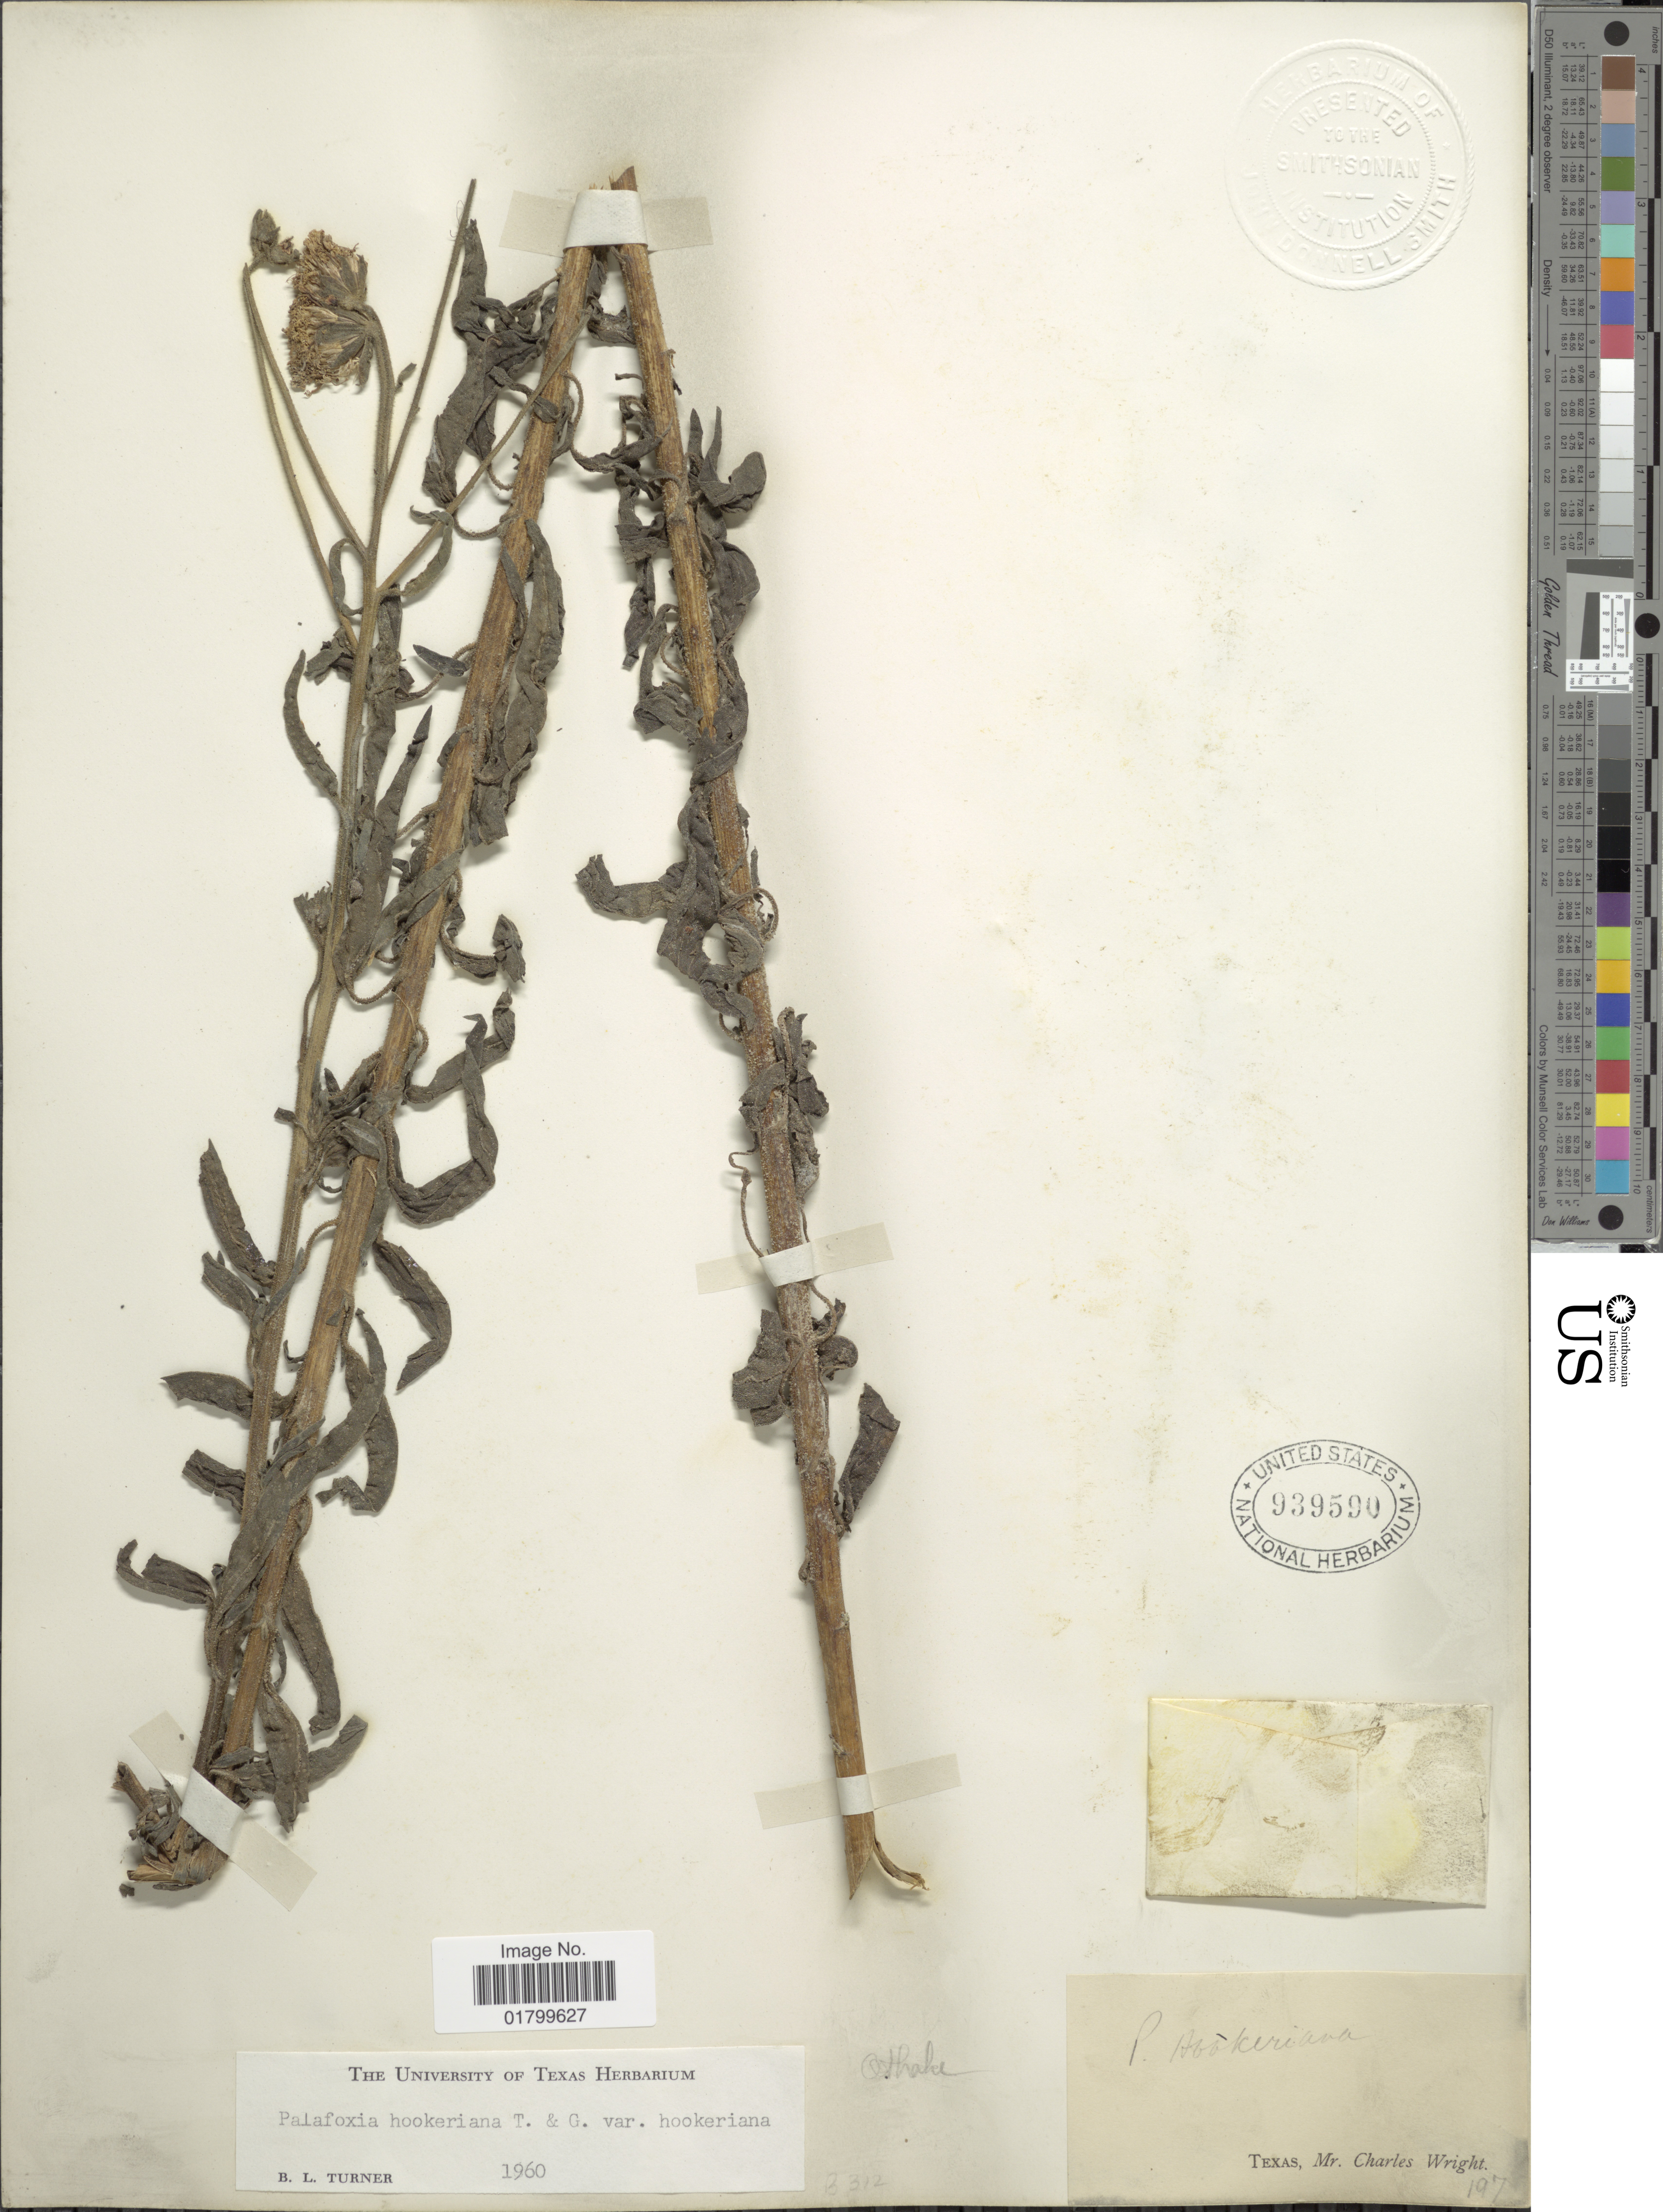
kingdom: Plantae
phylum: Tracheophyta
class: Magnoliopsida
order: Asterales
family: Asteraceae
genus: Palafoxia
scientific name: Palafoxia hookeriana var. hookeriana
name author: Torr. & A. Gray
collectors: C. Wright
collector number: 107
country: United States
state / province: Texas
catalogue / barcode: US 939590